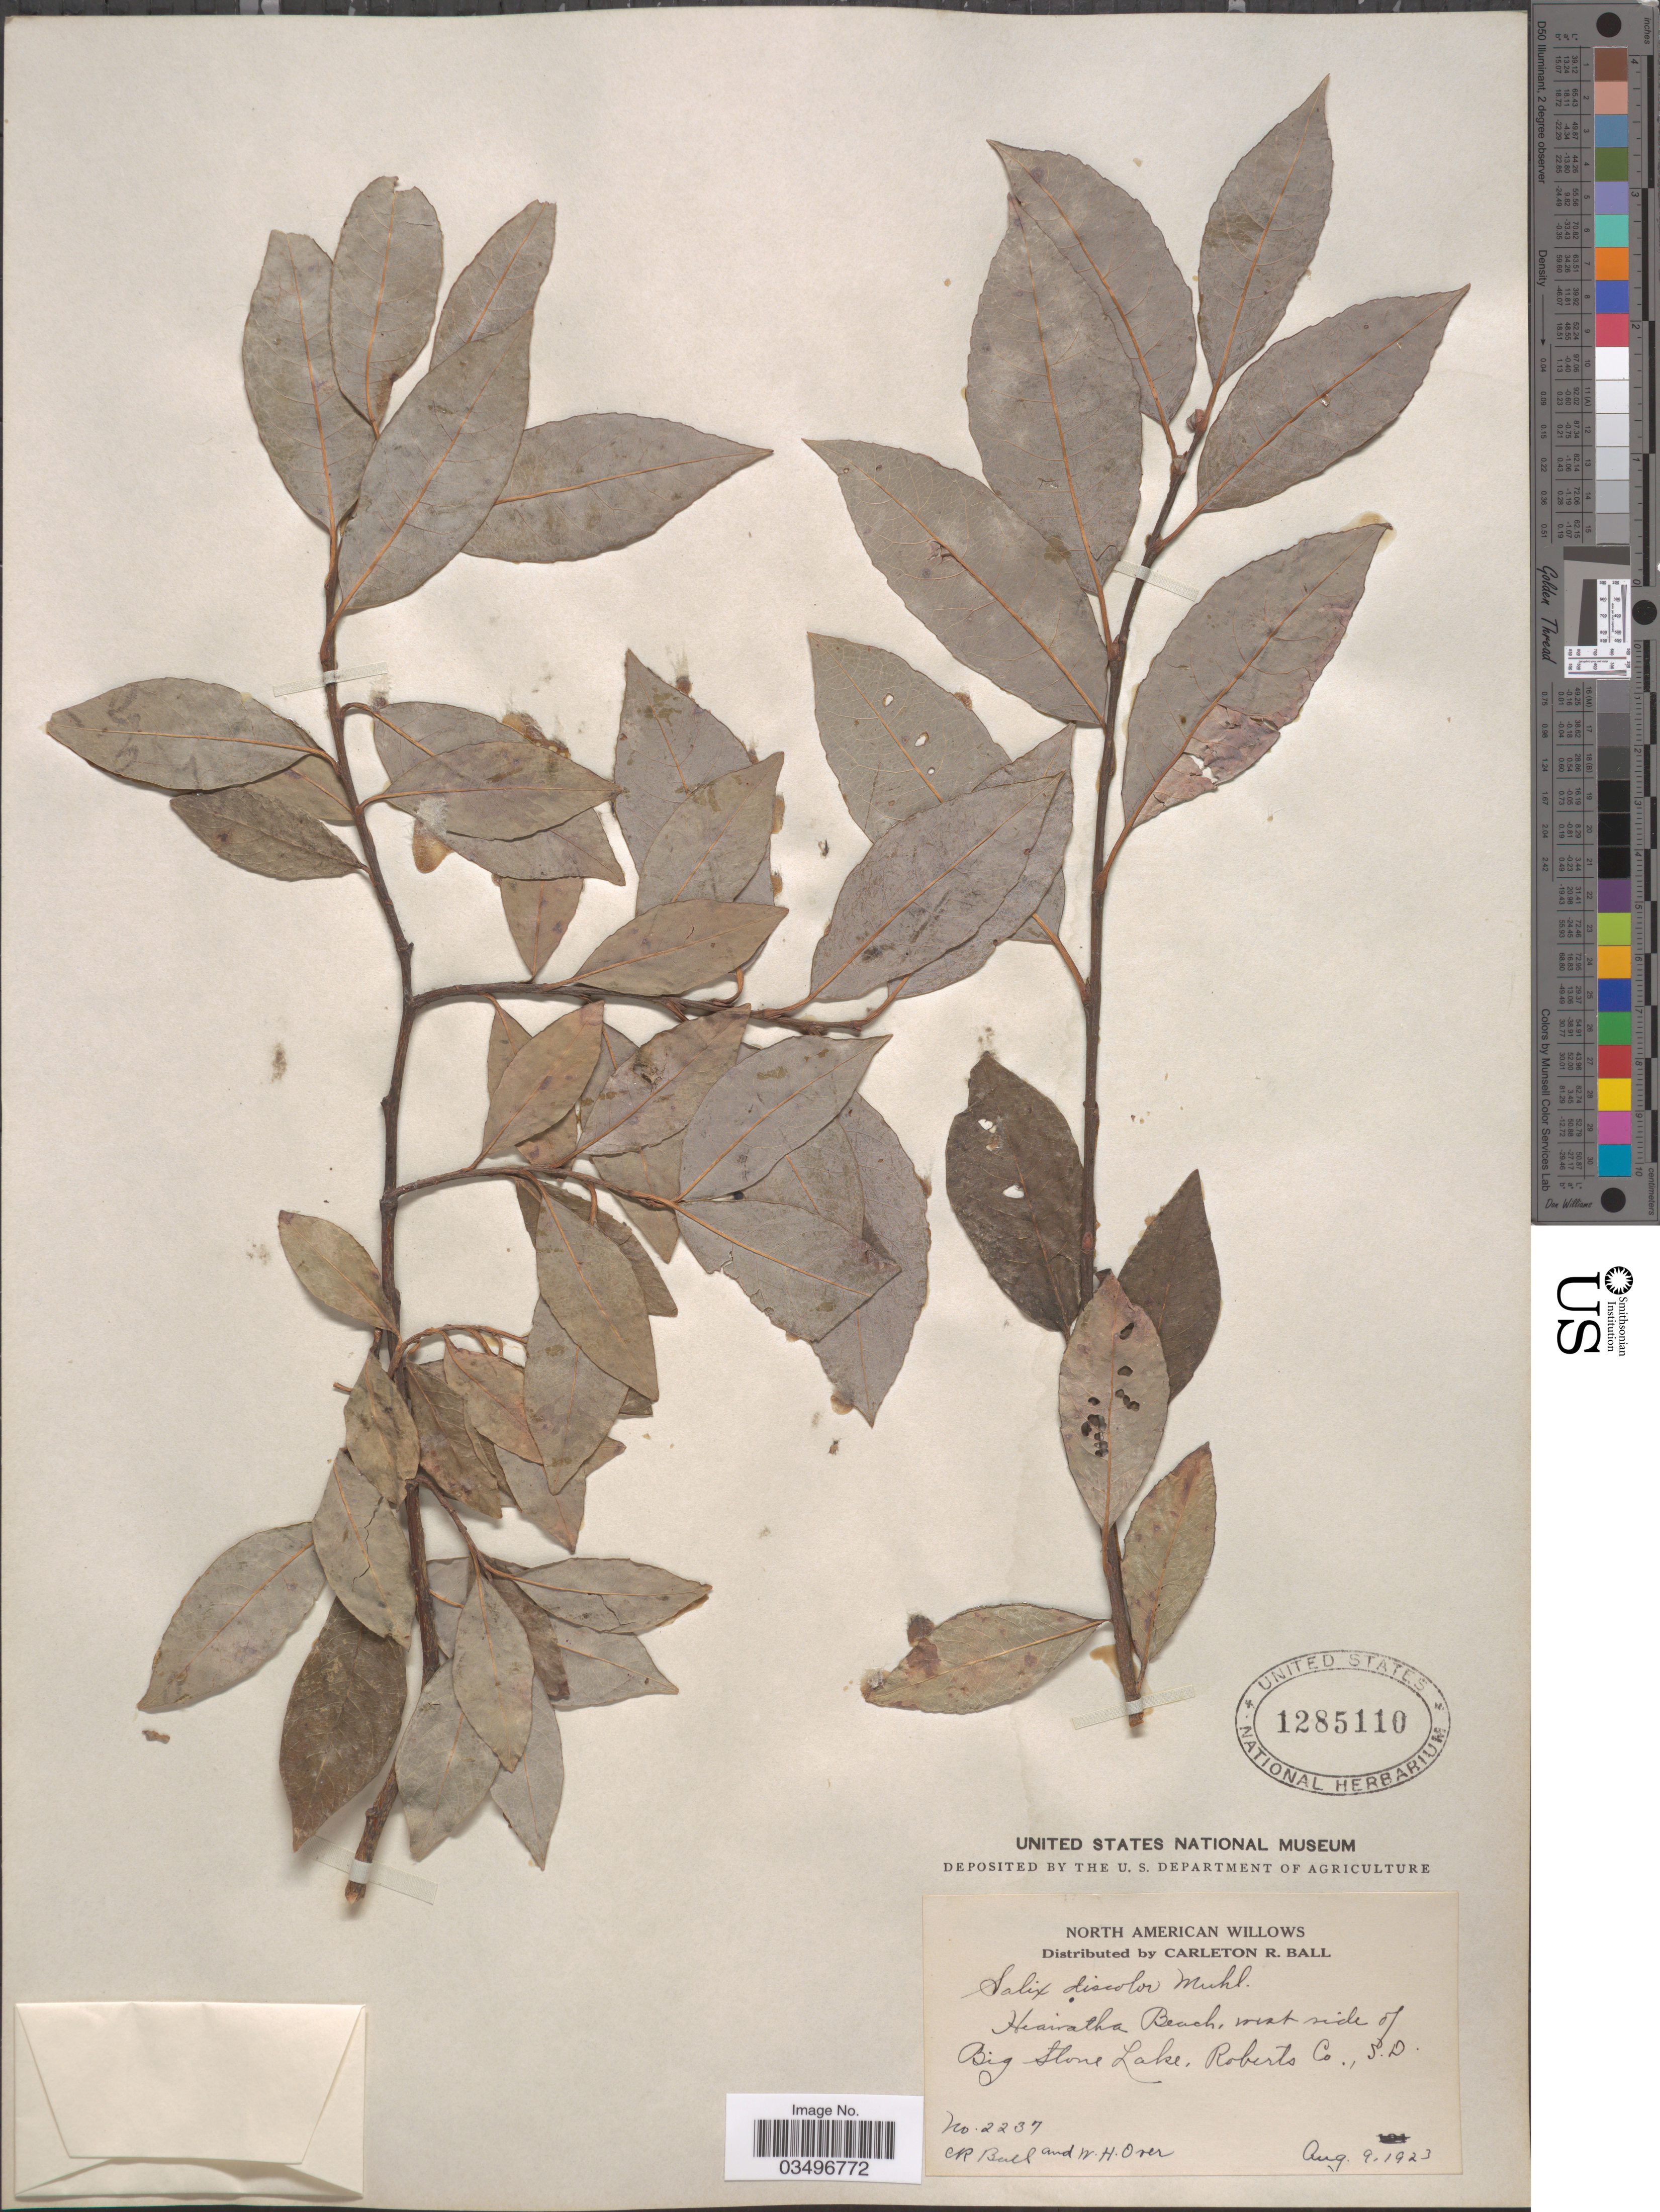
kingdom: Plantae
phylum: Tracheophyta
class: Magnoliopsida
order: Malpighiales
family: Salicaceae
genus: Salix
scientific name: Salix discolor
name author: Muhl.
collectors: C. R. Ball & W. Over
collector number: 2237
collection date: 1923-08-09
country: United States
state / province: South Dakota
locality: Hiawatha Beach, west side of Big Stone Lake, Roberts Co.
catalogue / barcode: US 1285110